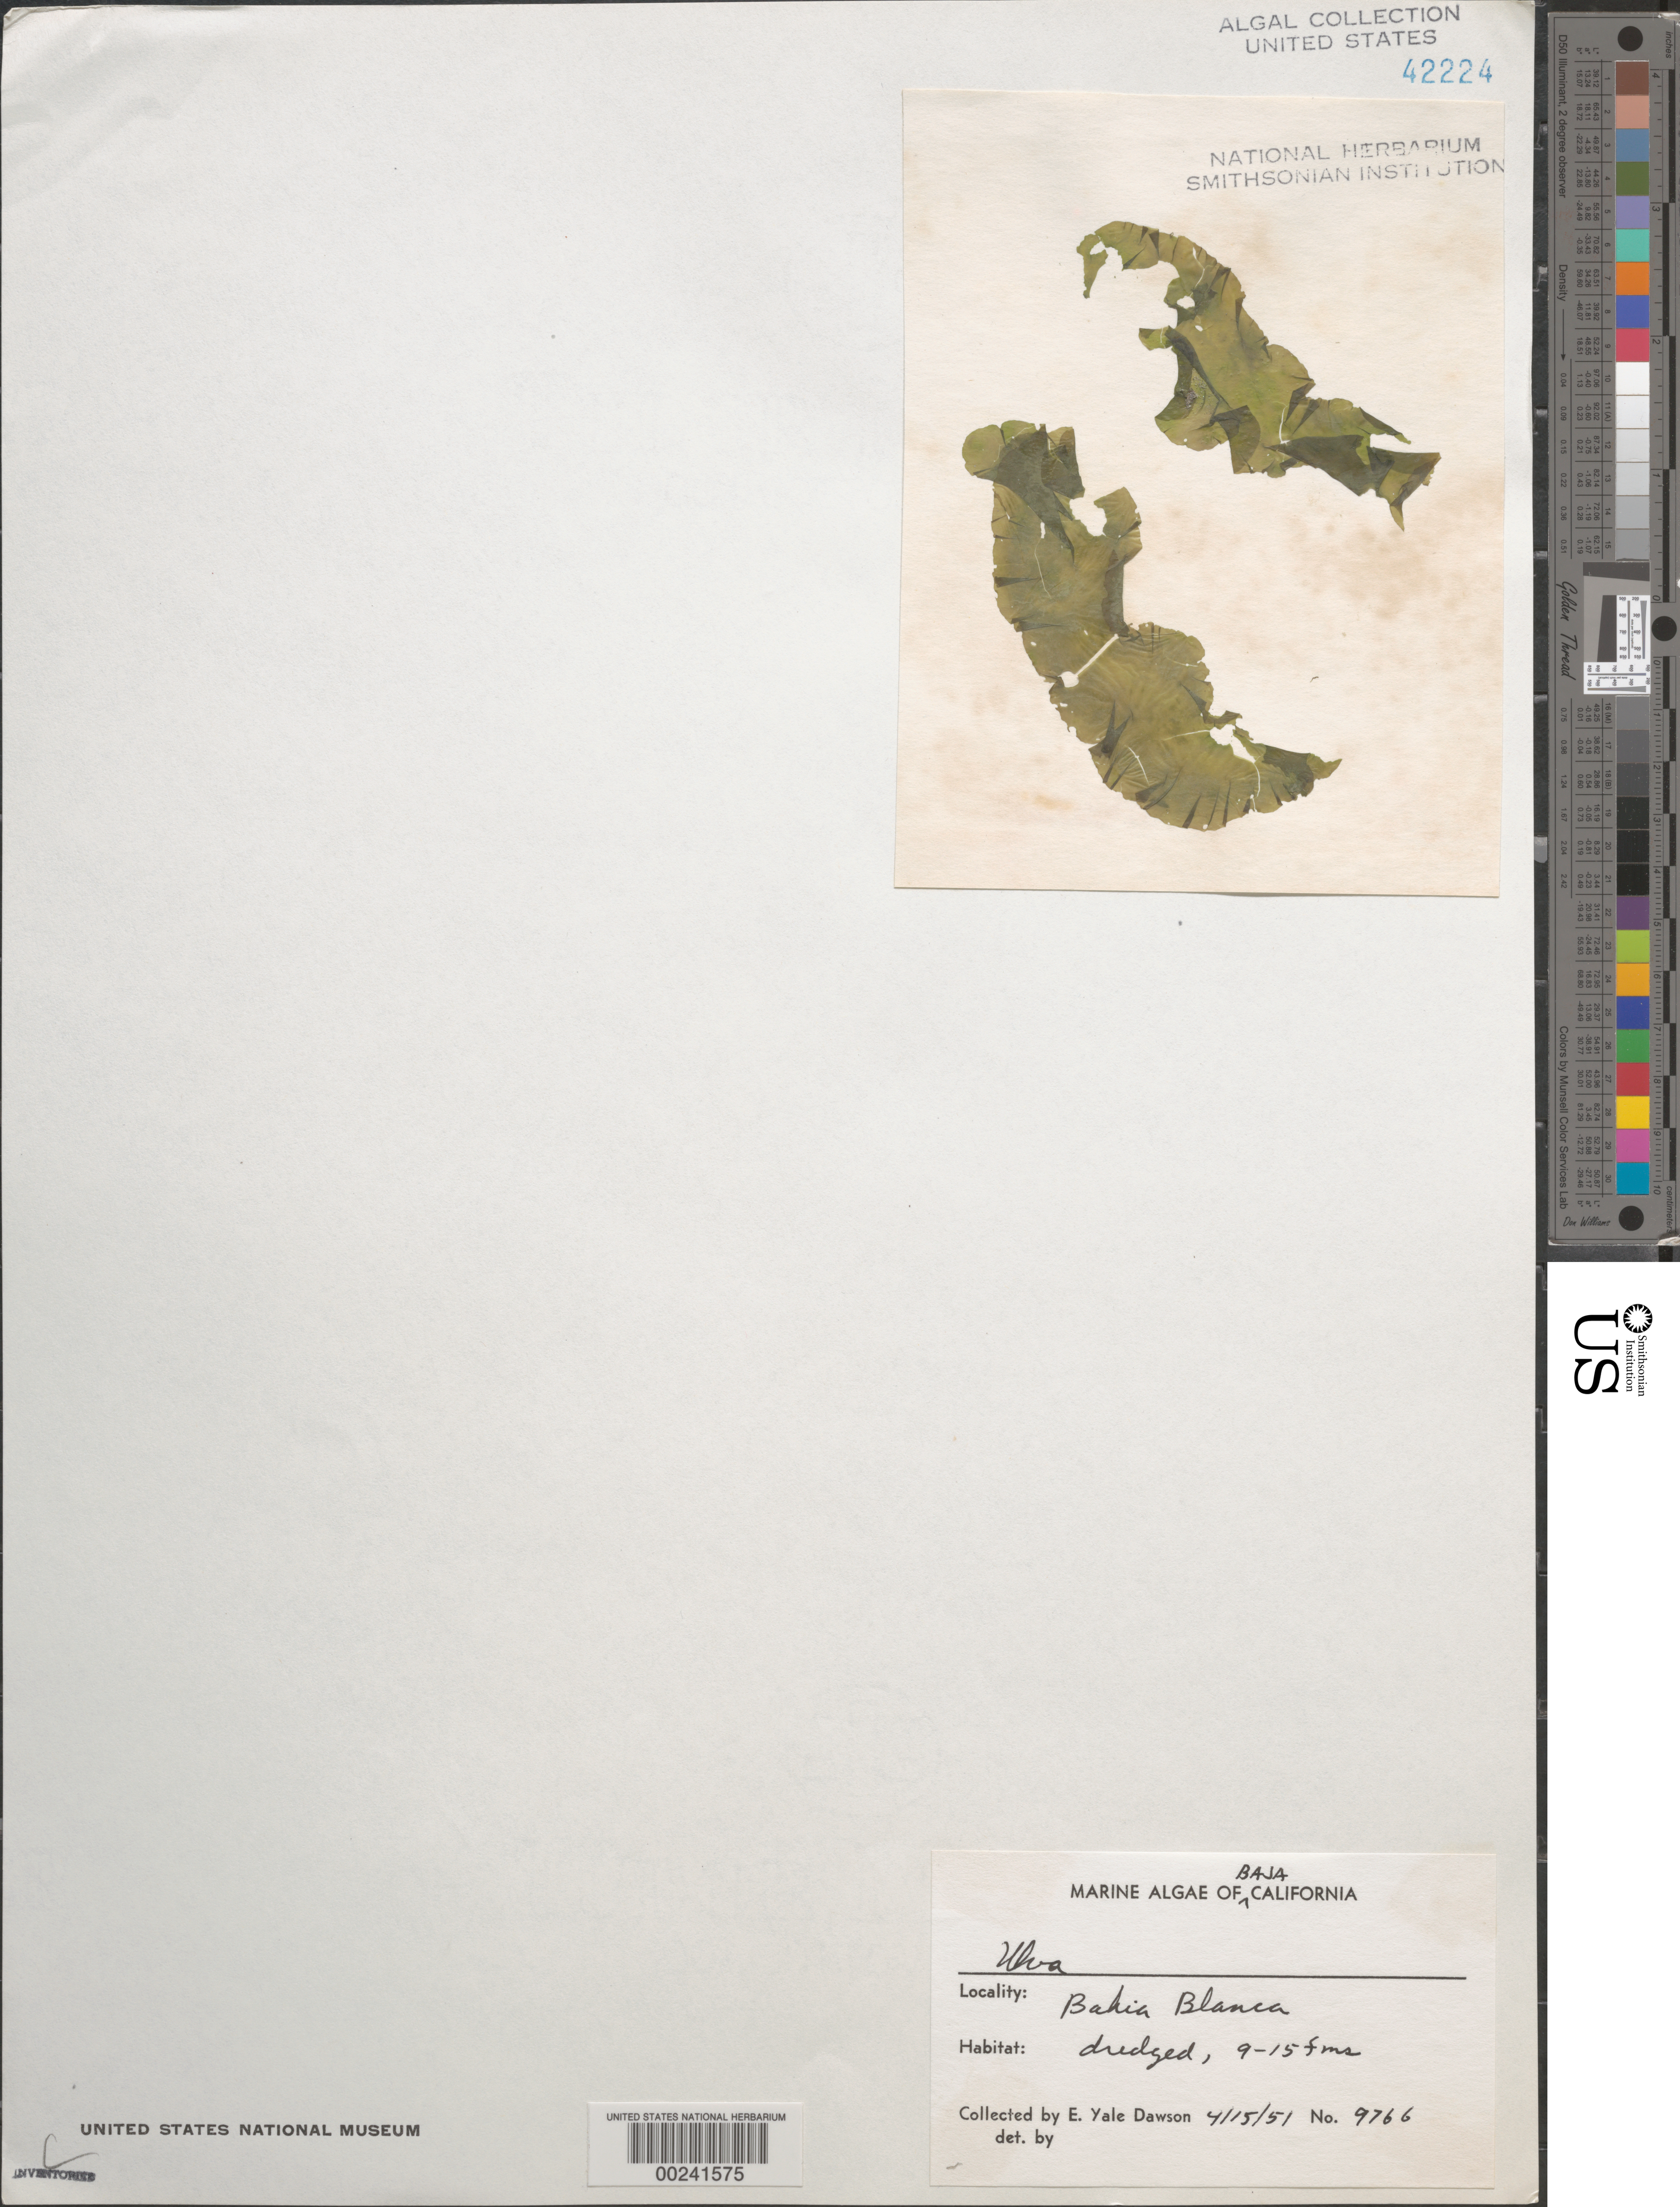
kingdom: Plantae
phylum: Chlorophyta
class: Ulvophyceae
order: Ulvales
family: Ulvaceae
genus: Ulva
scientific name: Ulva sp.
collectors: E. Y. Dawson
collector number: EYD 9766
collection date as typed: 15 Apr 1951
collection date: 1951-04-15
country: Mexico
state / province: Baja California Norte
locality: Bahia Blanca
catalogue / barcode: US 42224